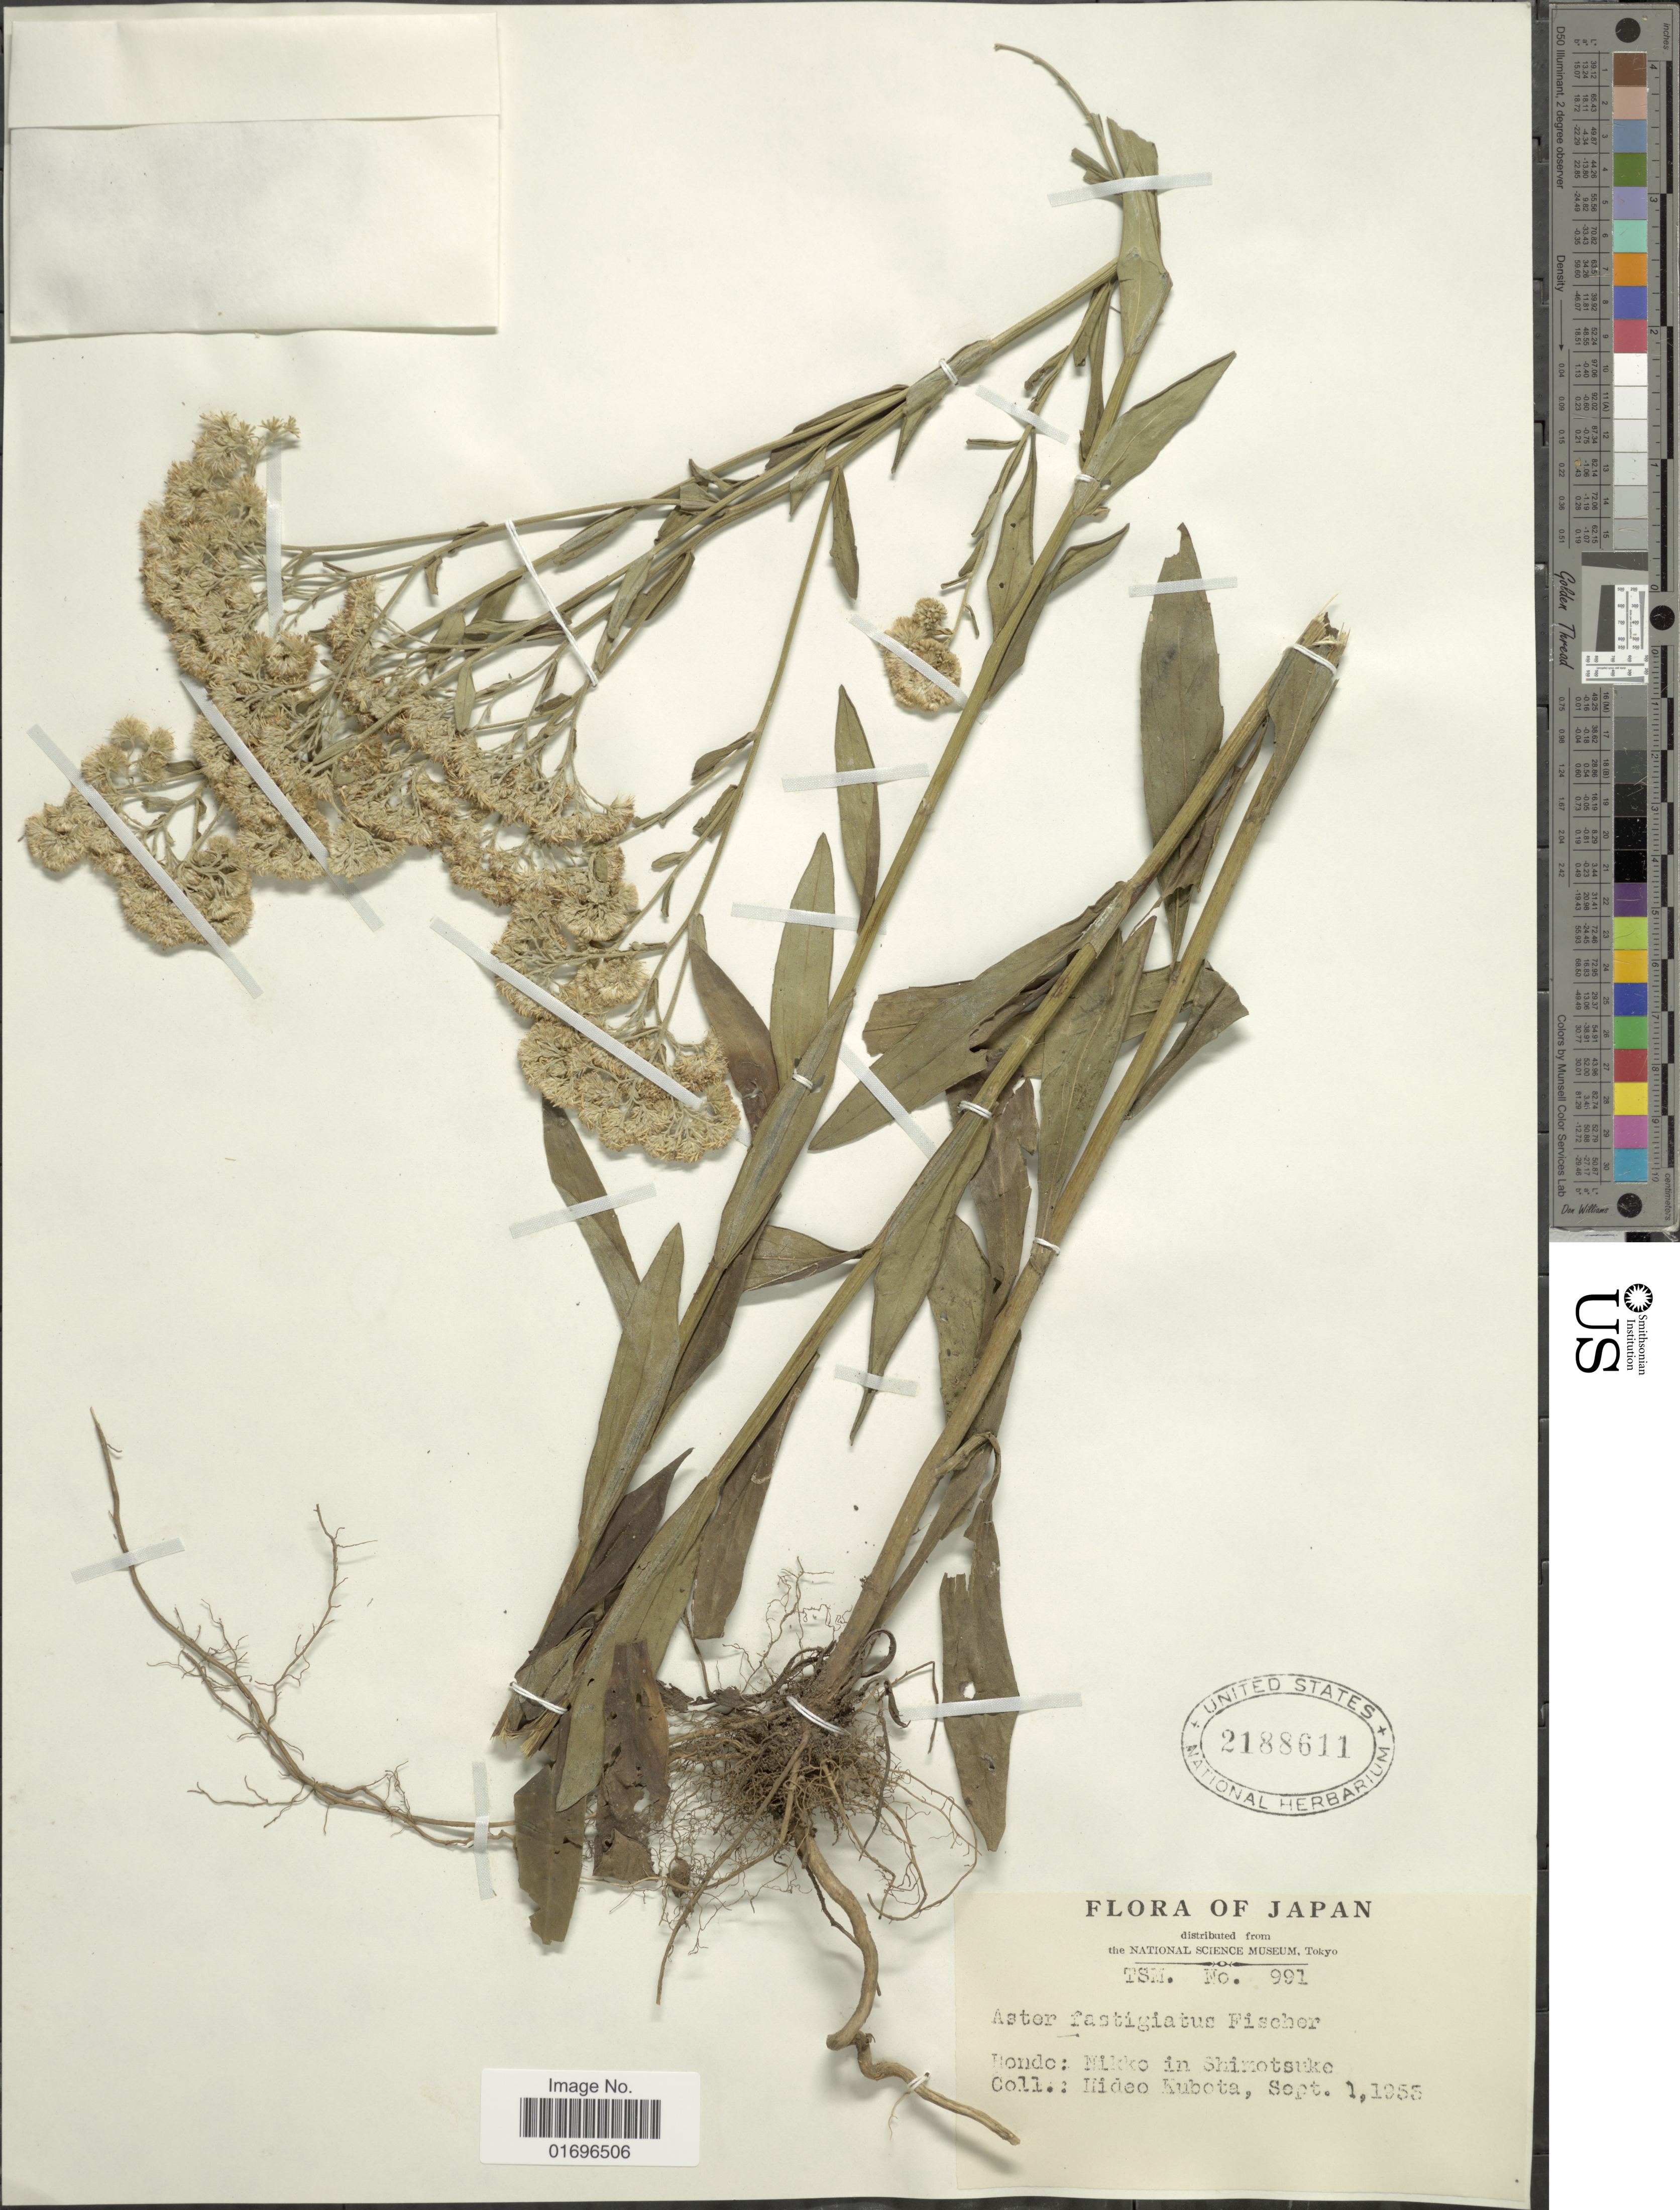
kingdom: Plantae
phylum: Tracheophyta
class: Magnoliopsida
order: Asterales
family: Asteraceae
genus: Aster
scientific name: Aster fastigiatus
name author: Fisch.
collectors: H. Kubota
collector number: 991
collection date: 1955-09-01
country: Japan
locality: Hondo: Mikko in Shimotsuke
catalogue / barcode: US 2188611